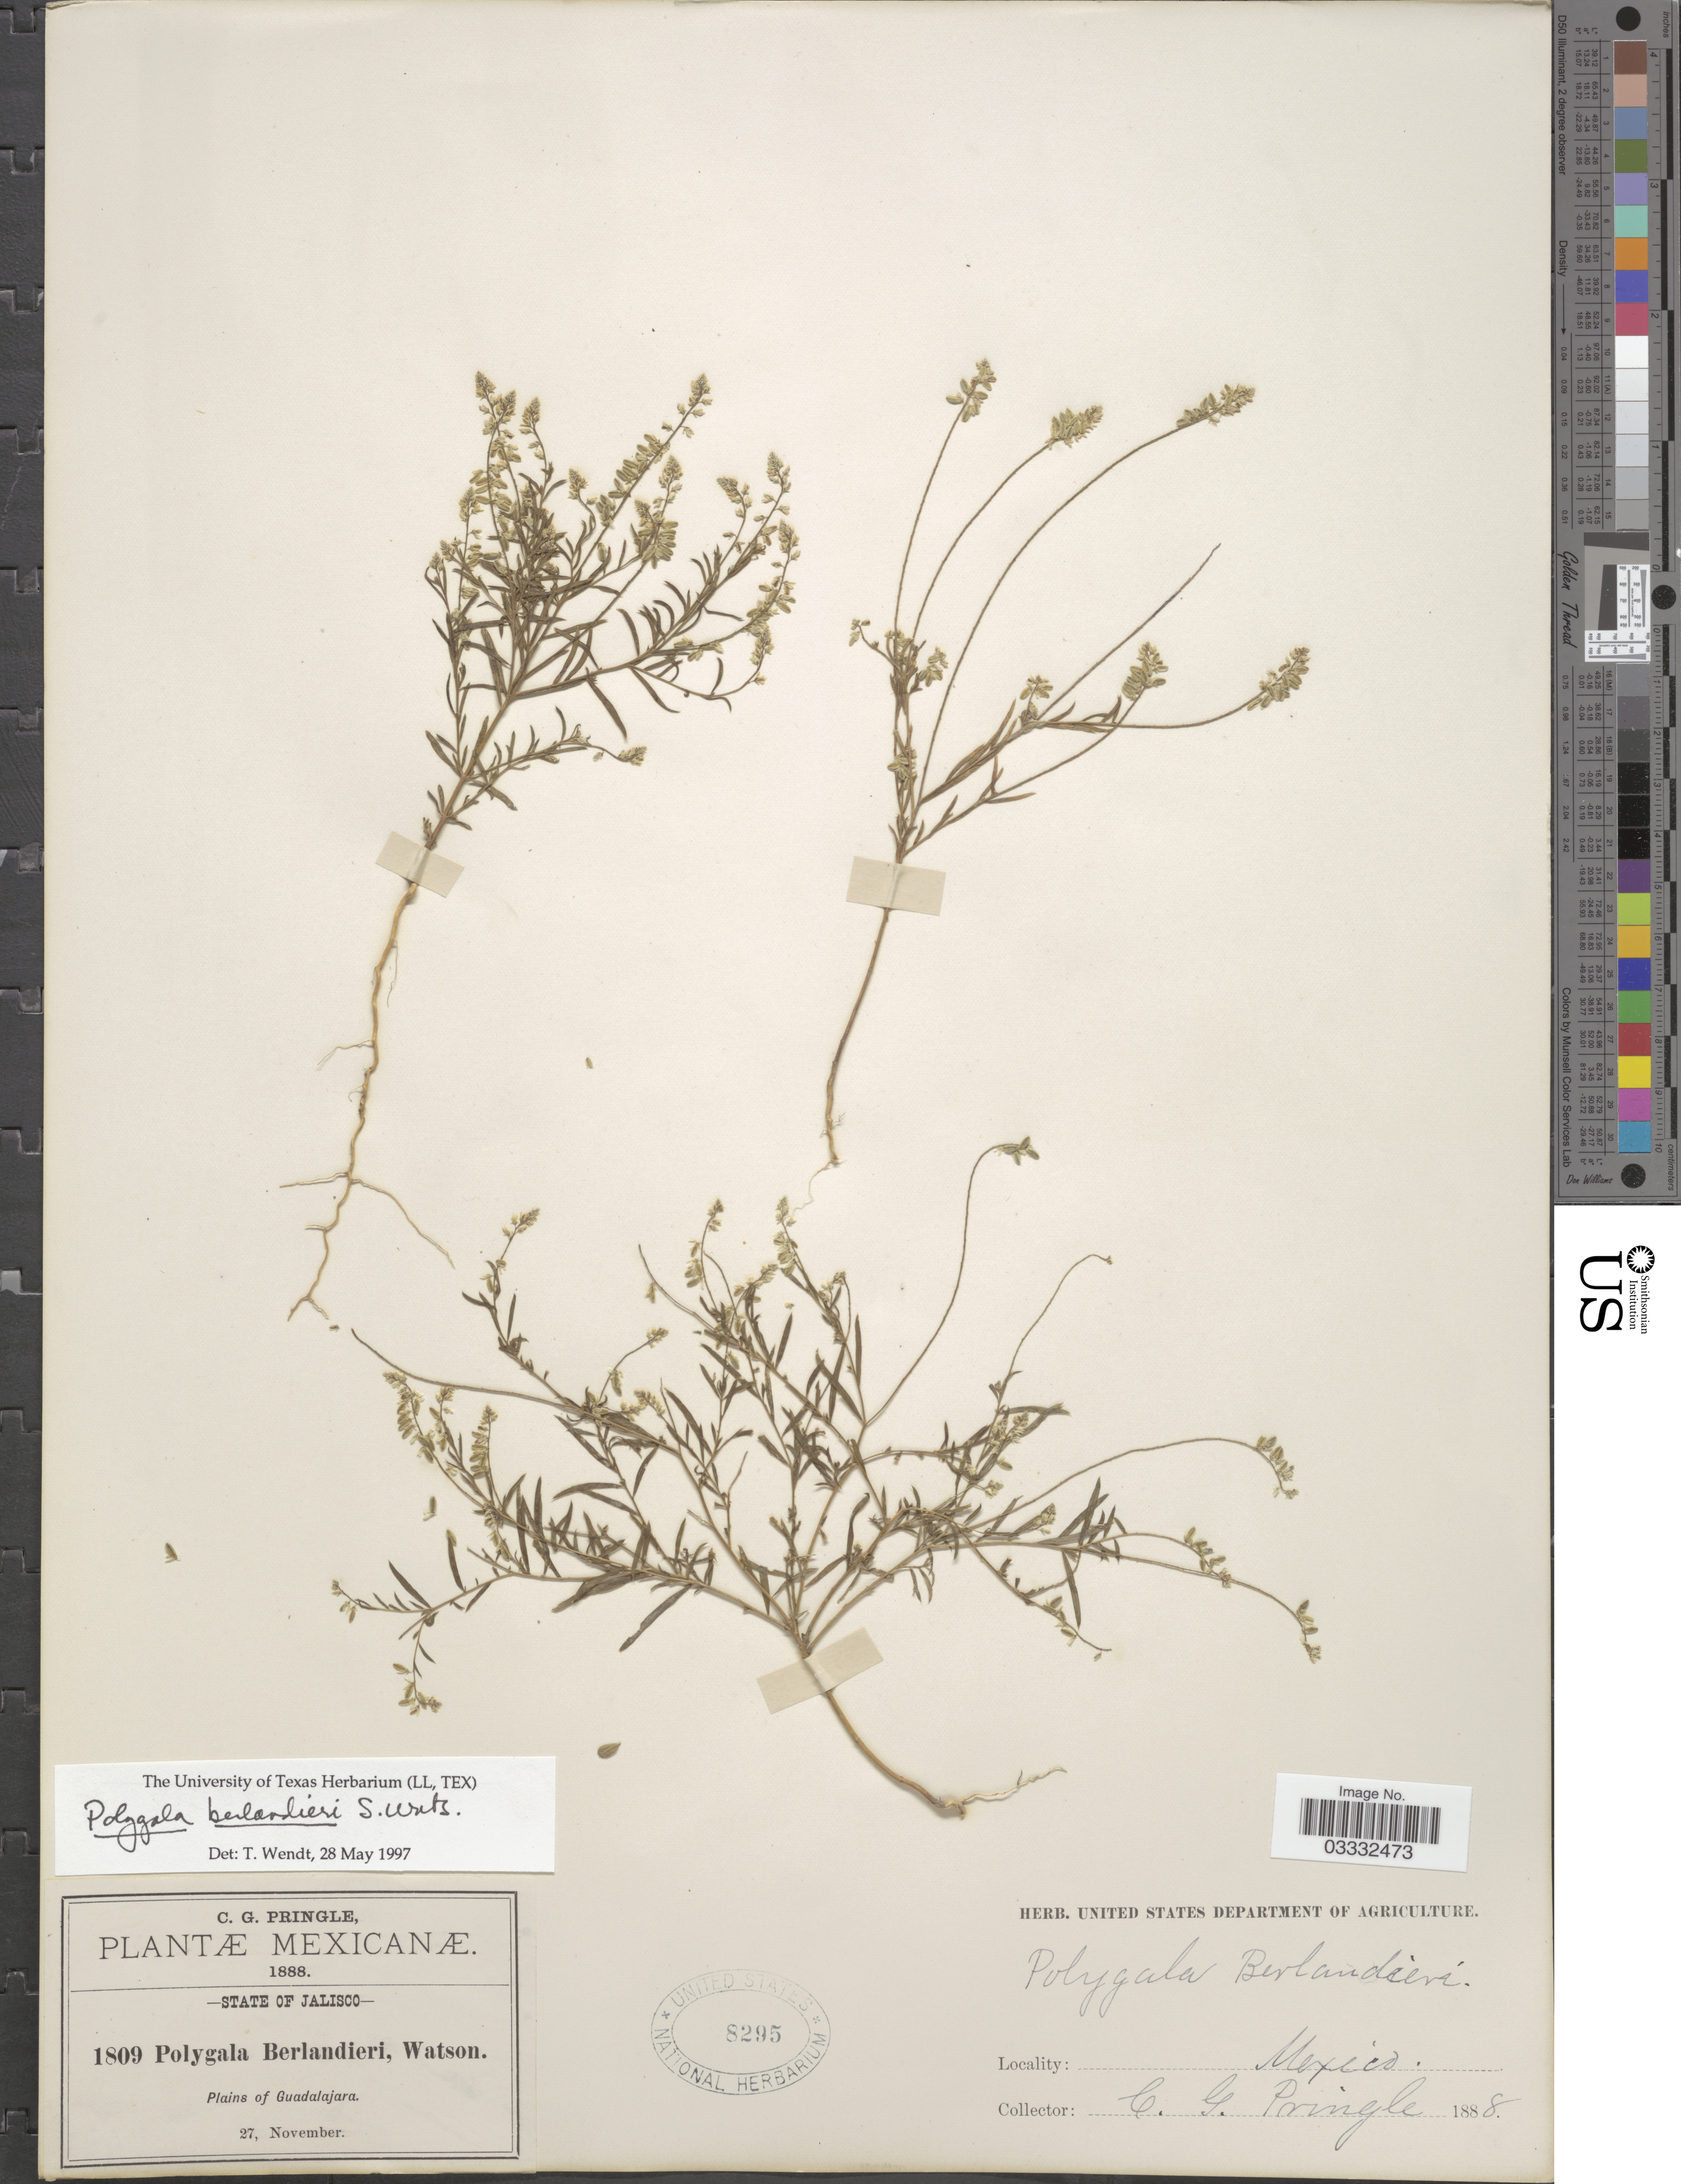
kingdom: Plantae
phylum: Tracheophyta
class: Magnoliopsida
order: Fabales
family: Polygalaceae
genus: Polygala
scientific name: Polygala berlandieri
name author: S. Watson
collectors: C. G. Pringle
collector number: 1809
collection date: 1888-11-27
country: Mexico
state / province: Jalisco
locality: Plains of Guadalajara.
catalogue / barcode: US 8295